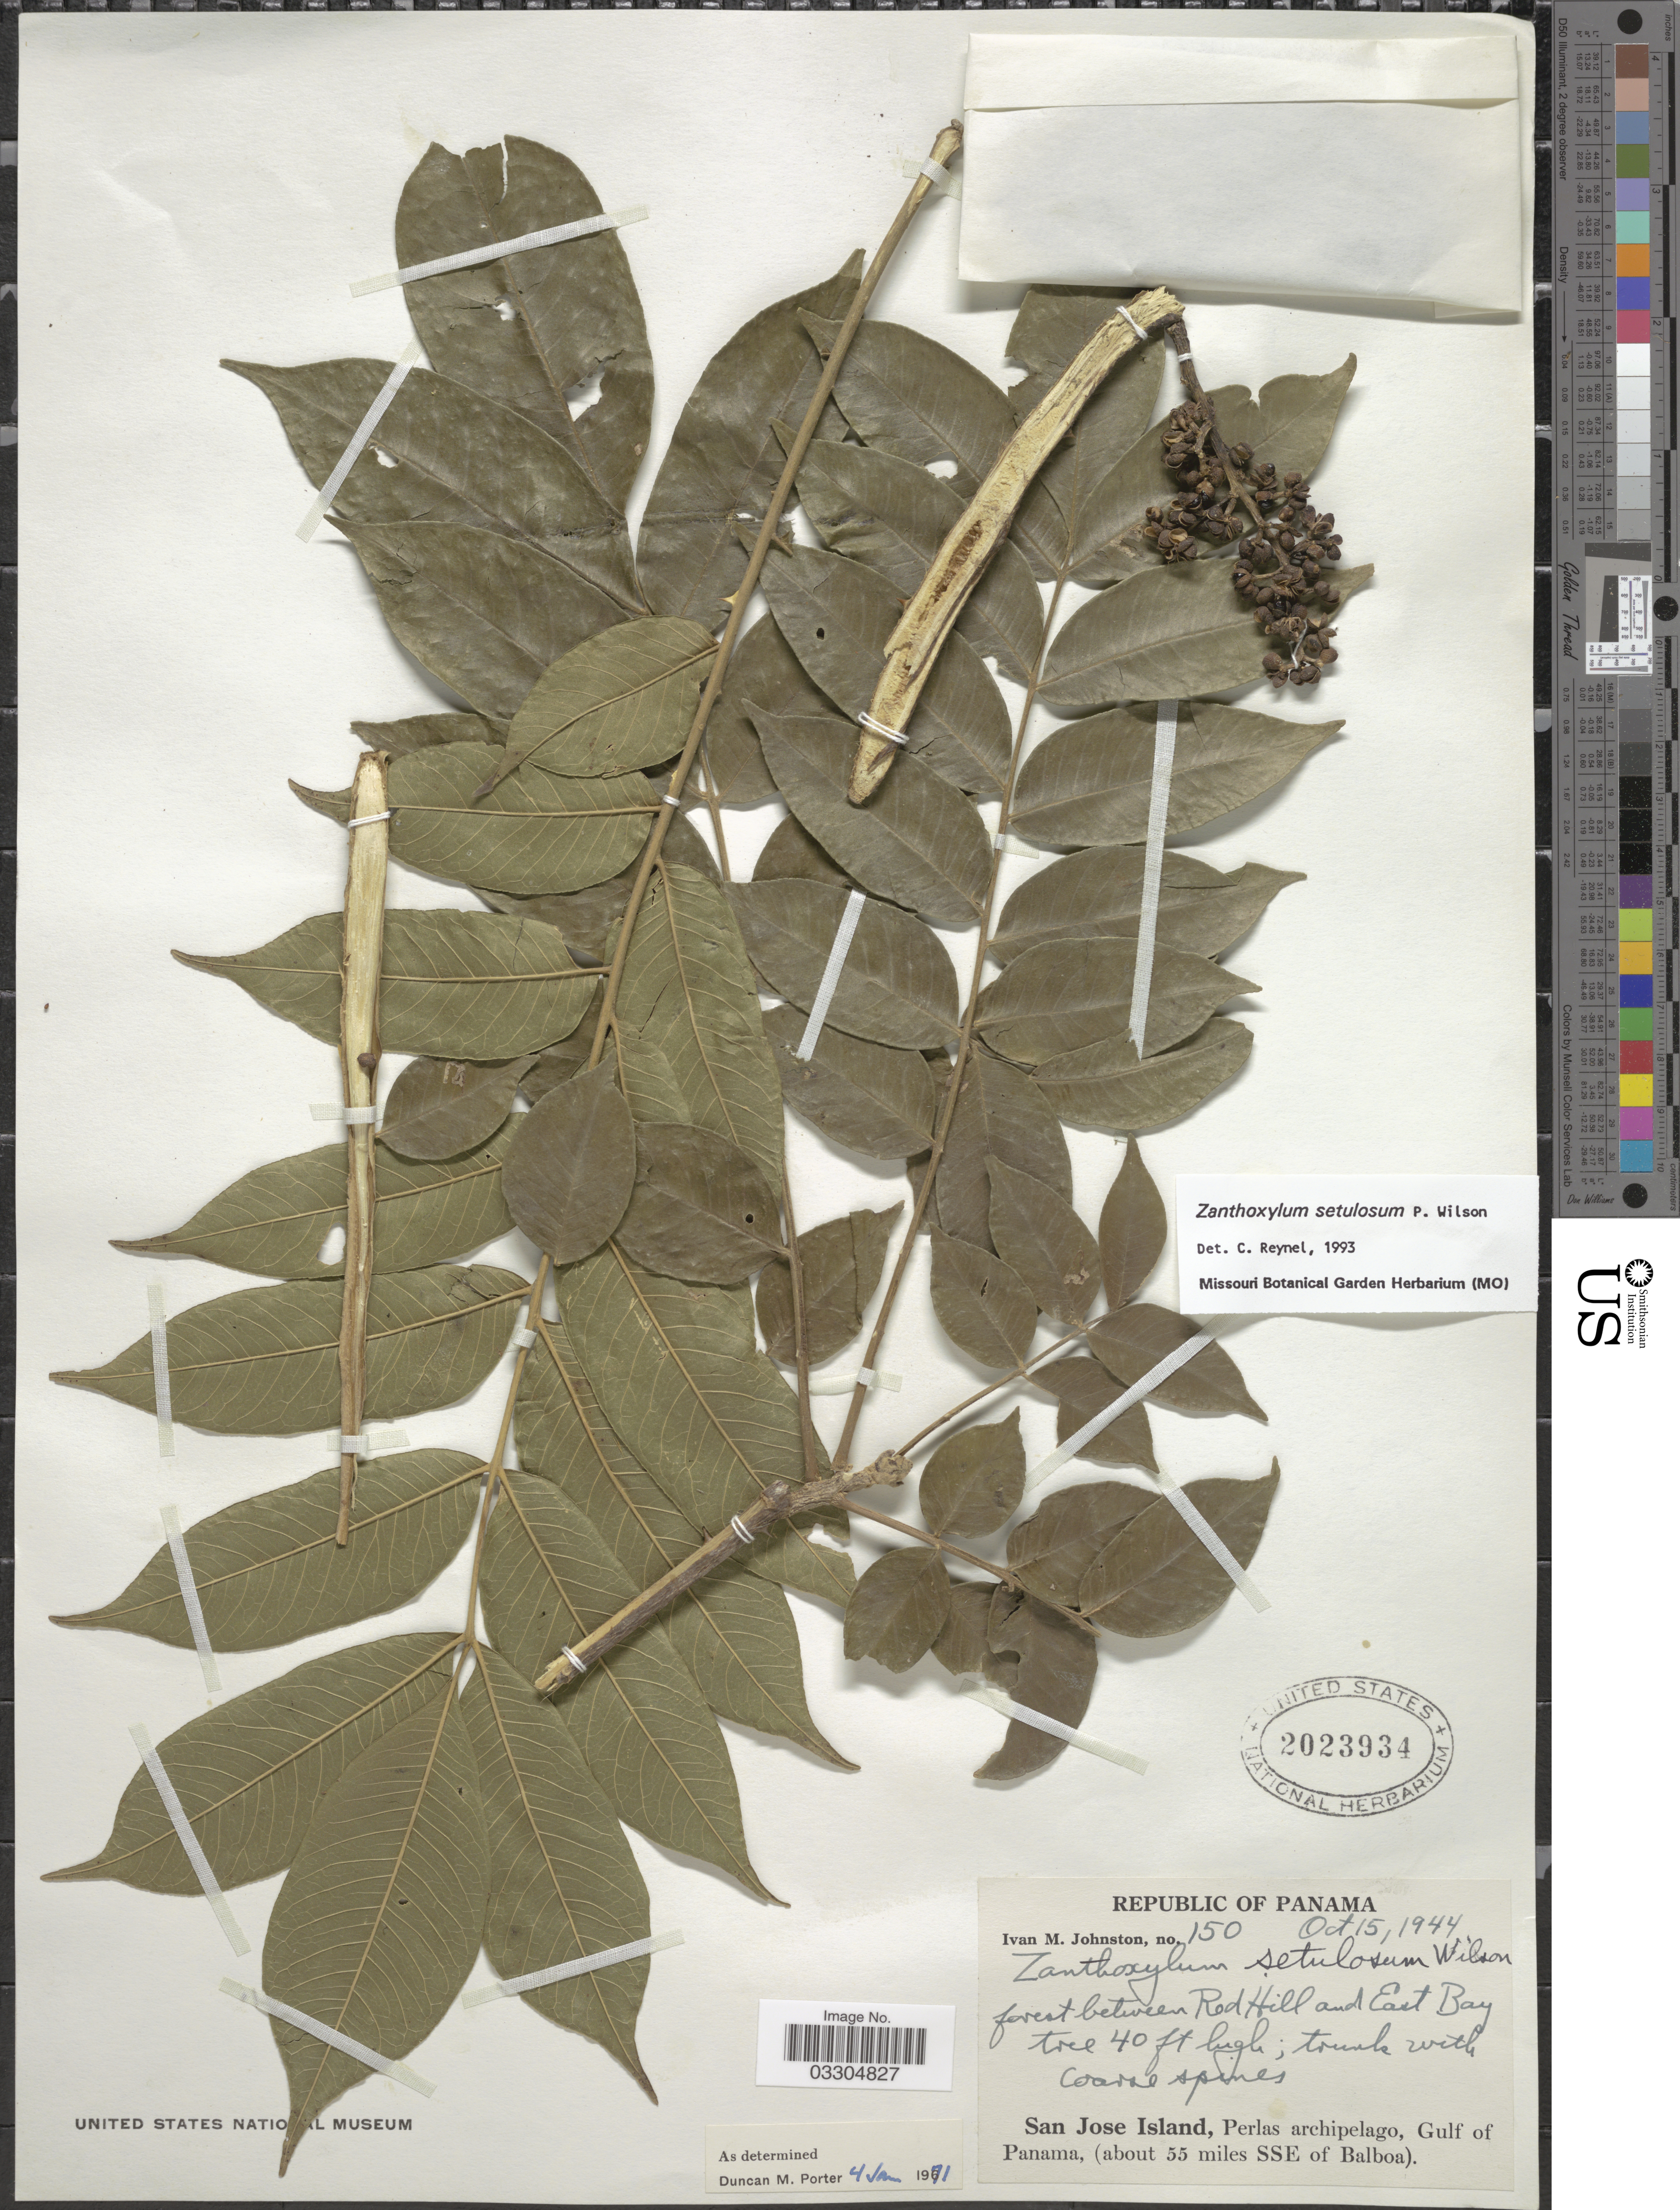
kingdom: Plantae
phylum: Tracheophyta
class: Magnoliopsida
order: Sapindales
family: Rutaceae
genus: Zanthoxylum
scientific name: Zanthoxylum setulosum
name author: P. Wilson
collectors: I.M. Johnston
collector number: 150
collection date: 1944-10-15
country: Panama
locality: Forest between Red Hill and East Bay. San Jose Island, Perlas archipelago, Gulf of Panama, (about 55 miles SSE of Balboa).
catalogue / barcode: US 2023934